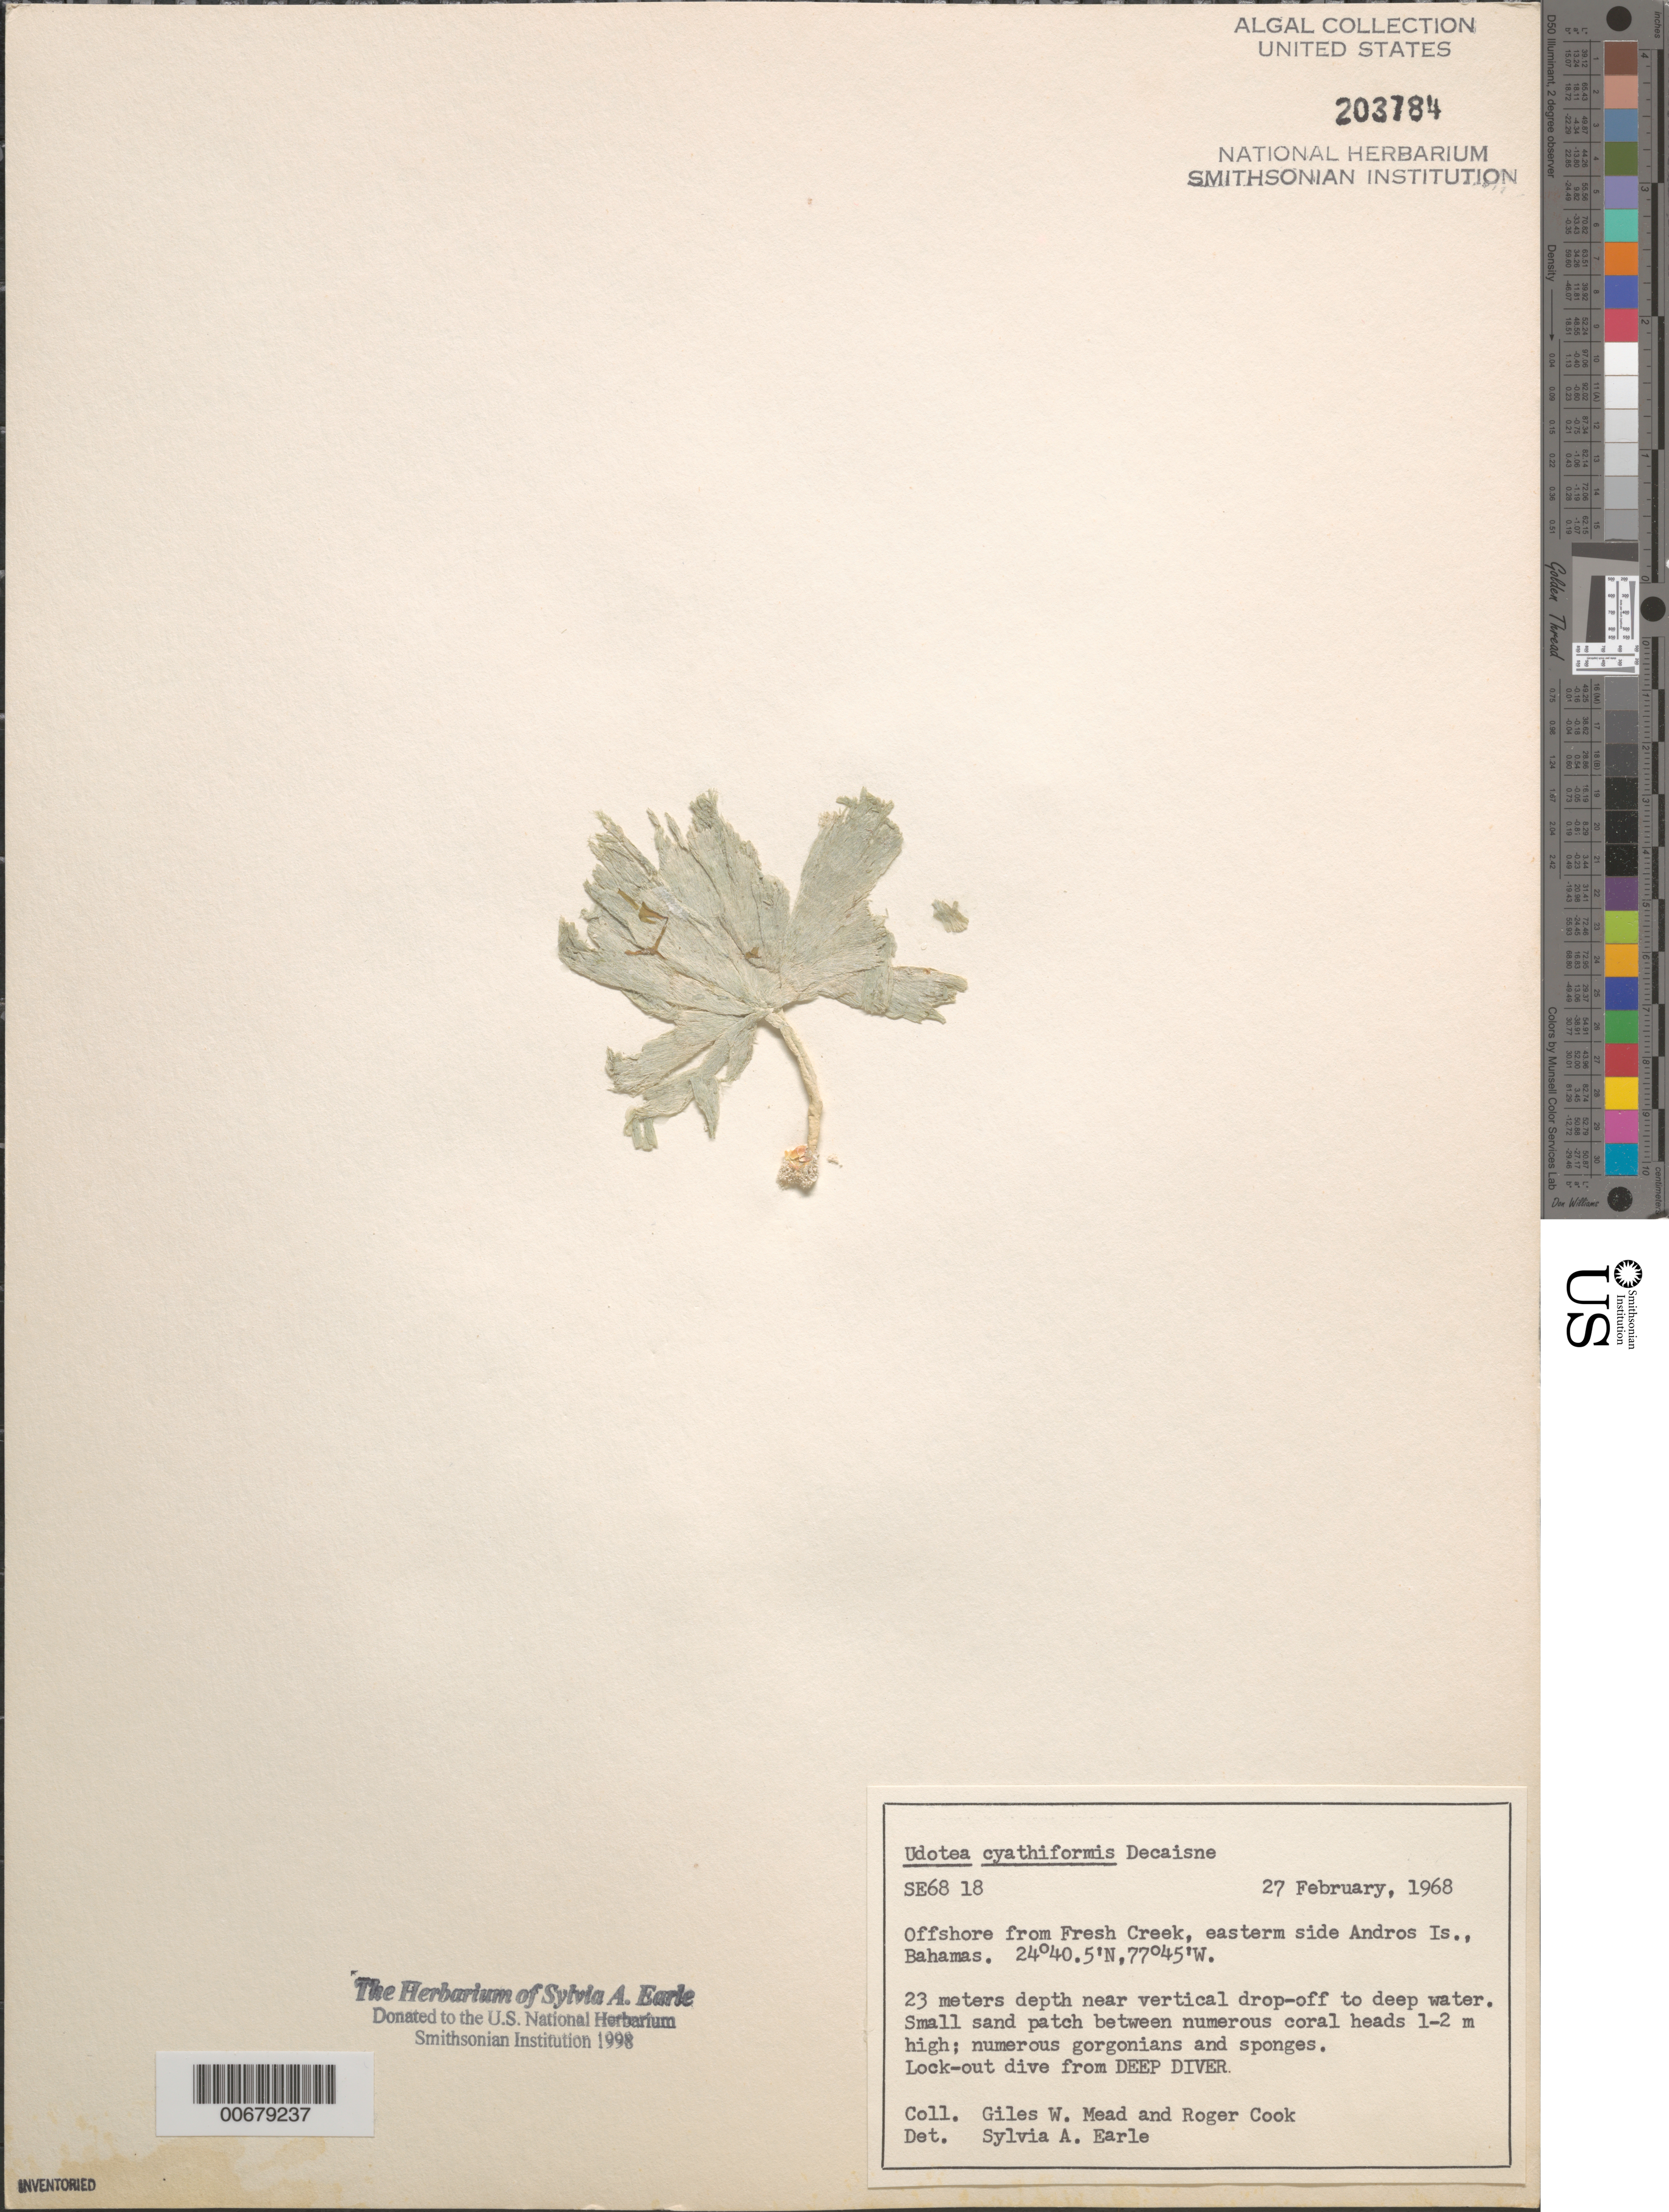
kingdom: Plantae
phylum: Chlorophyta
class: Ulvophyceae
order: Cladophorales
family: Anadyomenaceae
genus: Anadyomene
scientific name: Anadyomene stellata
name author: (Wulfen) C. Agardh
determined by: Earle, S. A.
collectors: G. W. Mead & R. Cook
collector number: SE 6818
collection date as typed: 27 Feb 1968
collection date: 1968-02-27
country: Bahamas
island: Andros Island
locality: Off Fresh Creek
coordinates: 24 40.5' N, 77 45' W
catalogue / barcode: US 203784